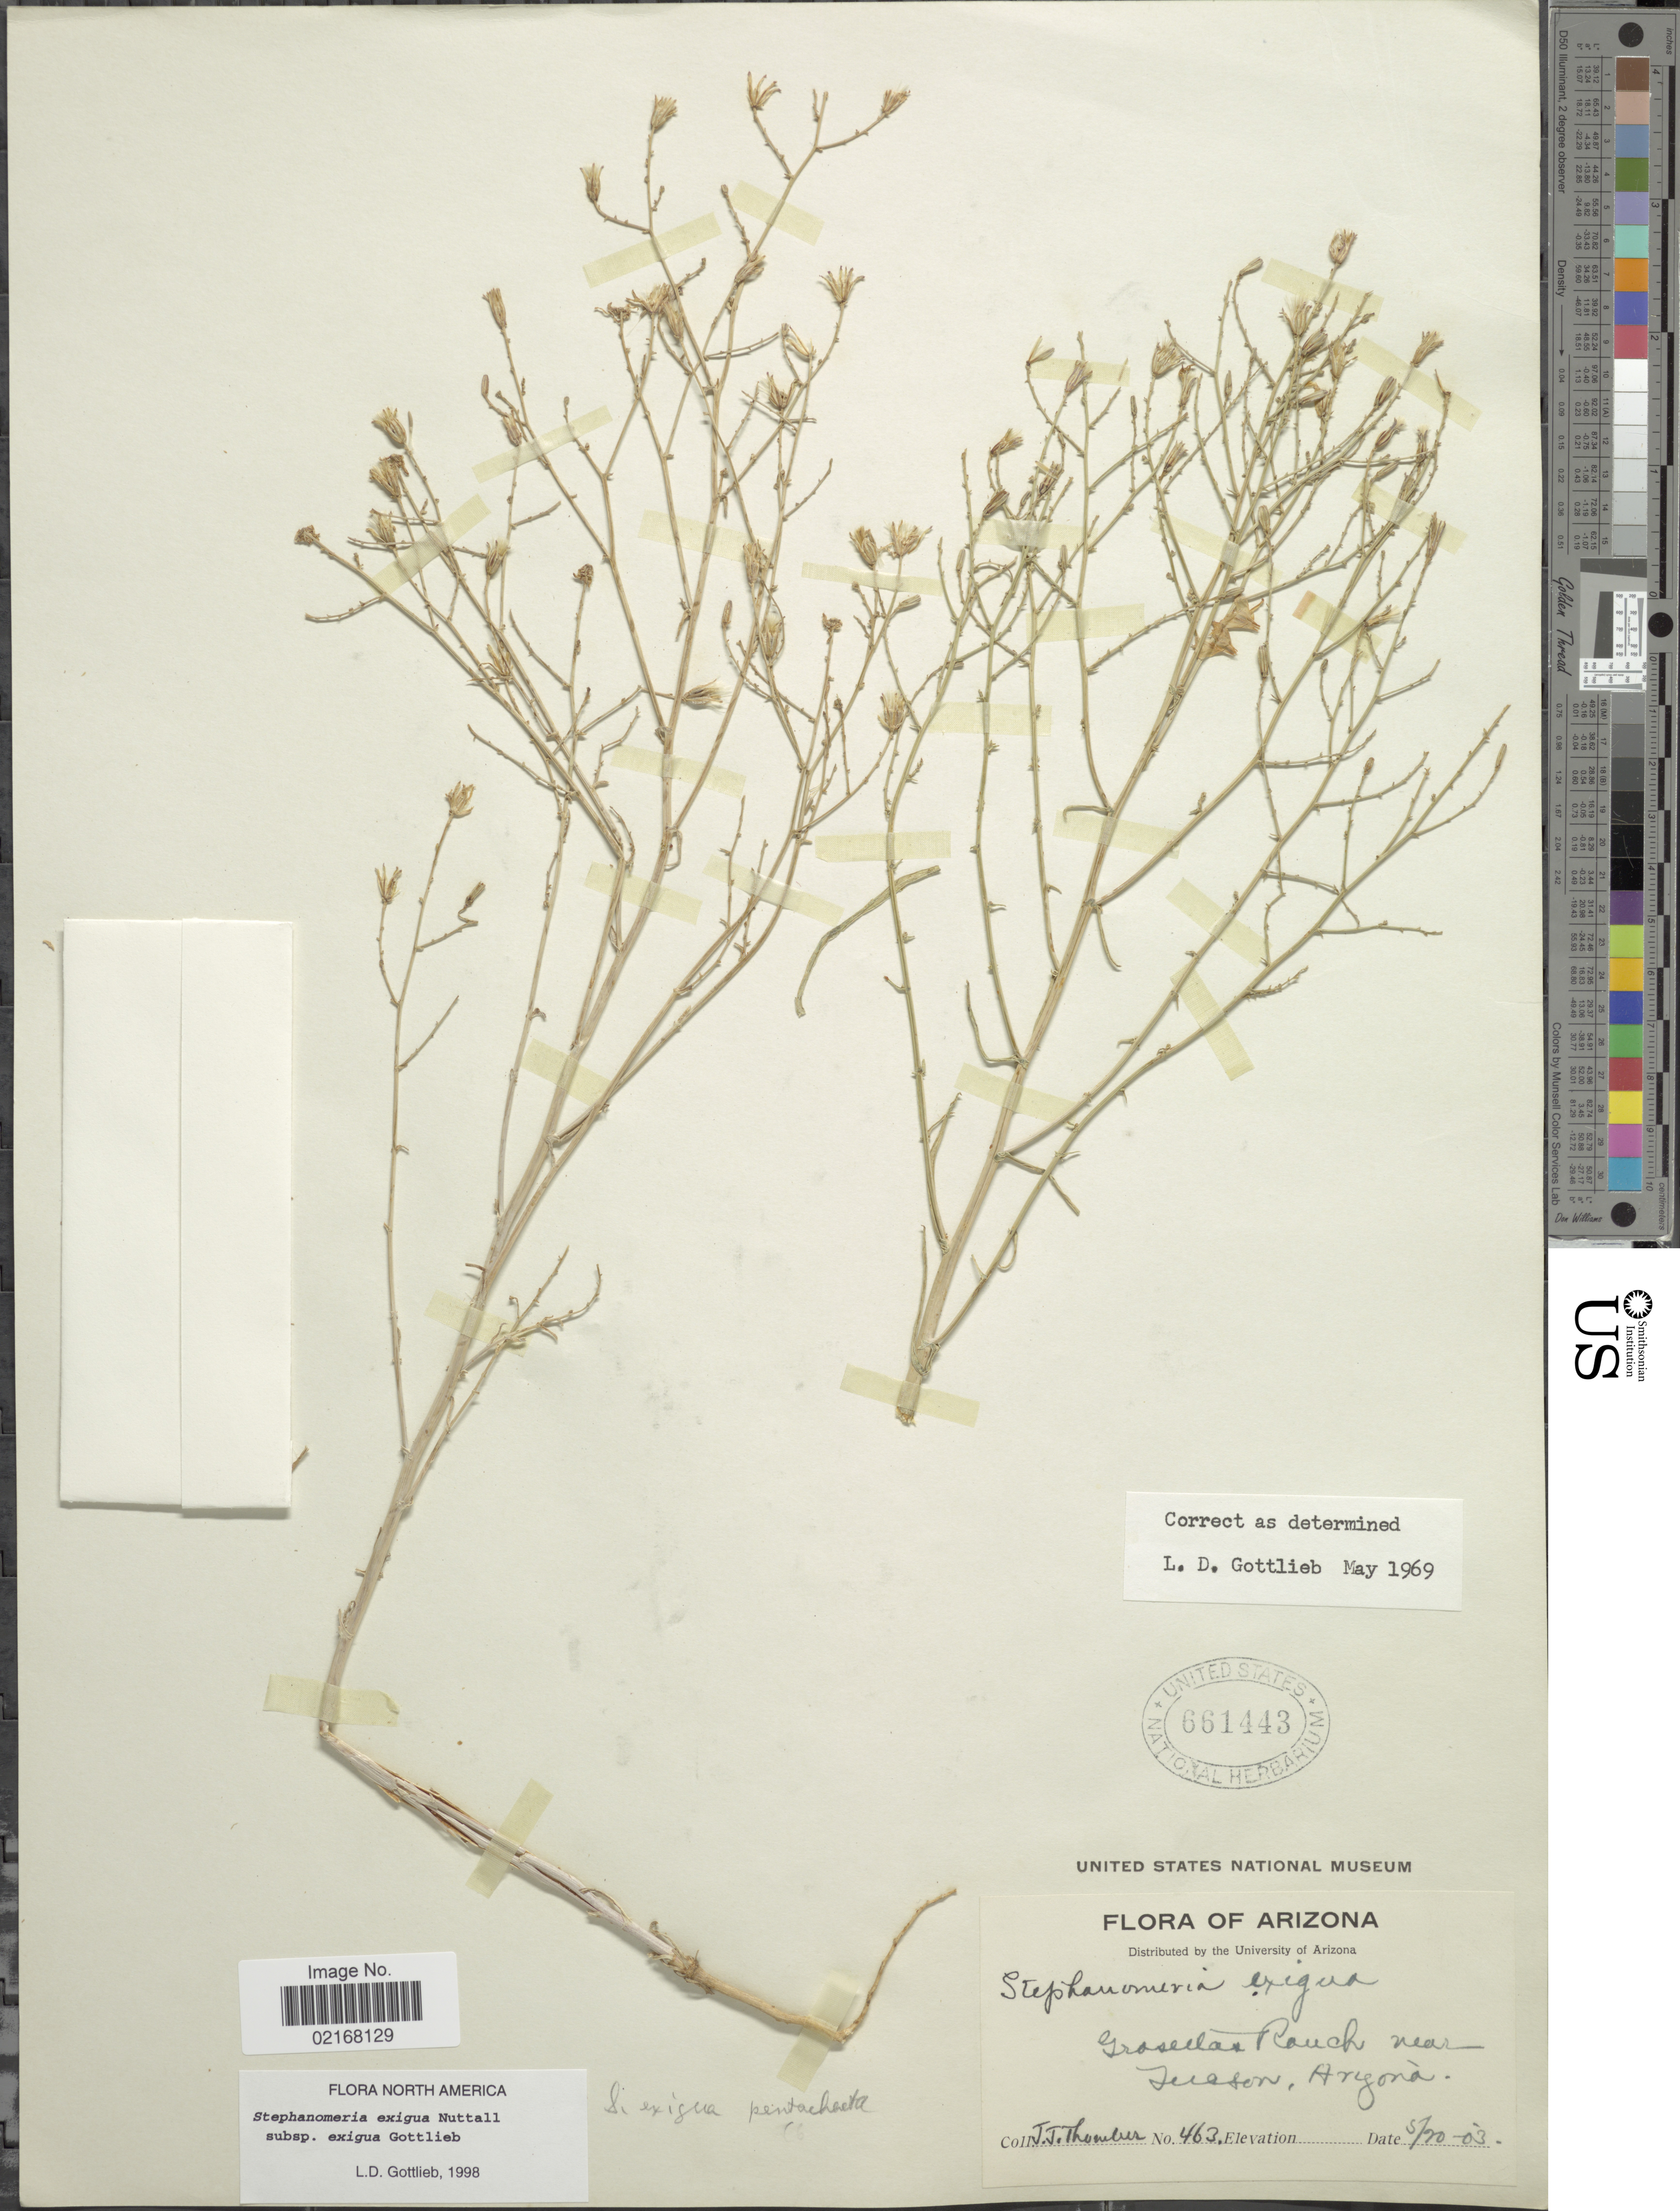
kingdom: Plantae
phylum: Tracheophyta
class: Magnoliopsida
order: Asterales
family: Asteraceae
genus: Stephanomeria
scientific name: Stephanomeria exigua subsp. exigua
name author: Nutt.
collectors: J. Thornber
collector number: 463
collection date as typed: Transcribed d/m/y: 20/5/03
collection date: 1903-05-20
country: United States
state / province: Arizona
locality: Grosetta's Ranch near Tucson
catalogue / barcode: US 661443